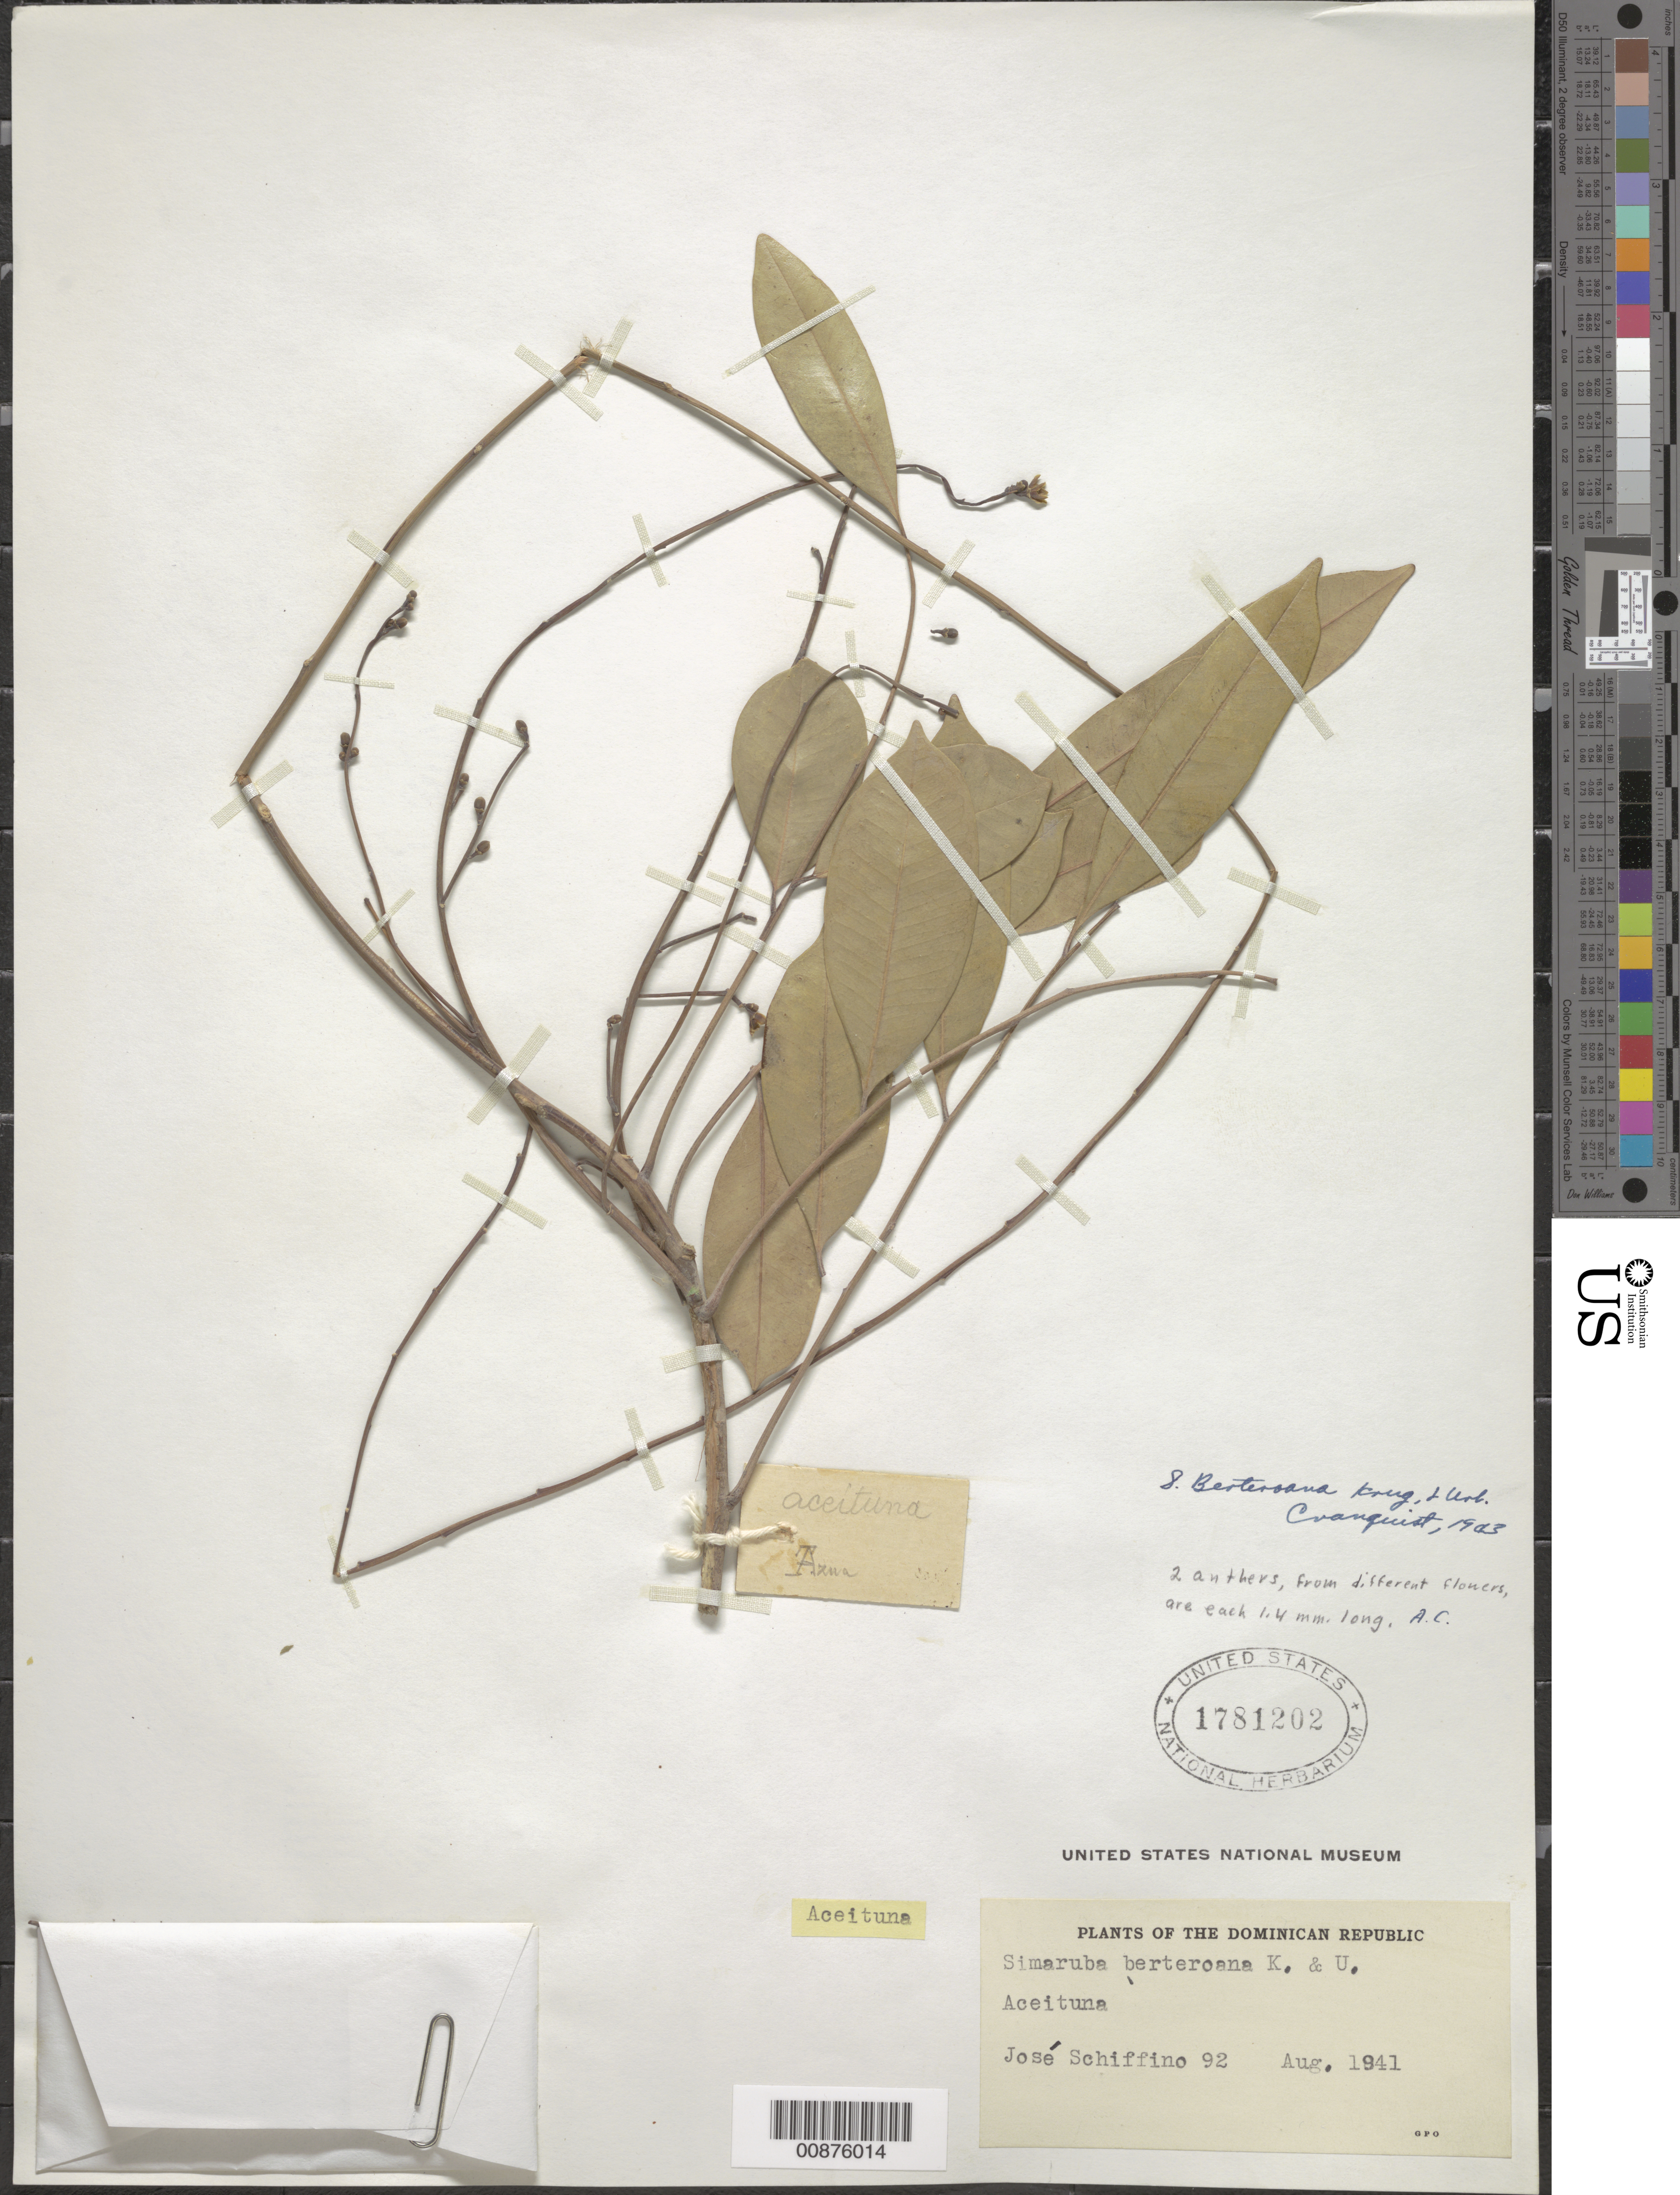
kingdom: Plantae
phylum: Tracheophyta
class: Magnoliopsida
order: Sapindales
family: Simaroubaceae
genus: Simarouba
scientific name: Simarouba berteroana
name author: Krug & Urb.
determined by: Cronquist, A. J.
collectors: J. Schiffino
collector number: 92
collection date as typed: Aug 1941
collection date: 1941-08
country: Dominican Republic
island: Hispaniola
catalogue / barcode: US 1781202